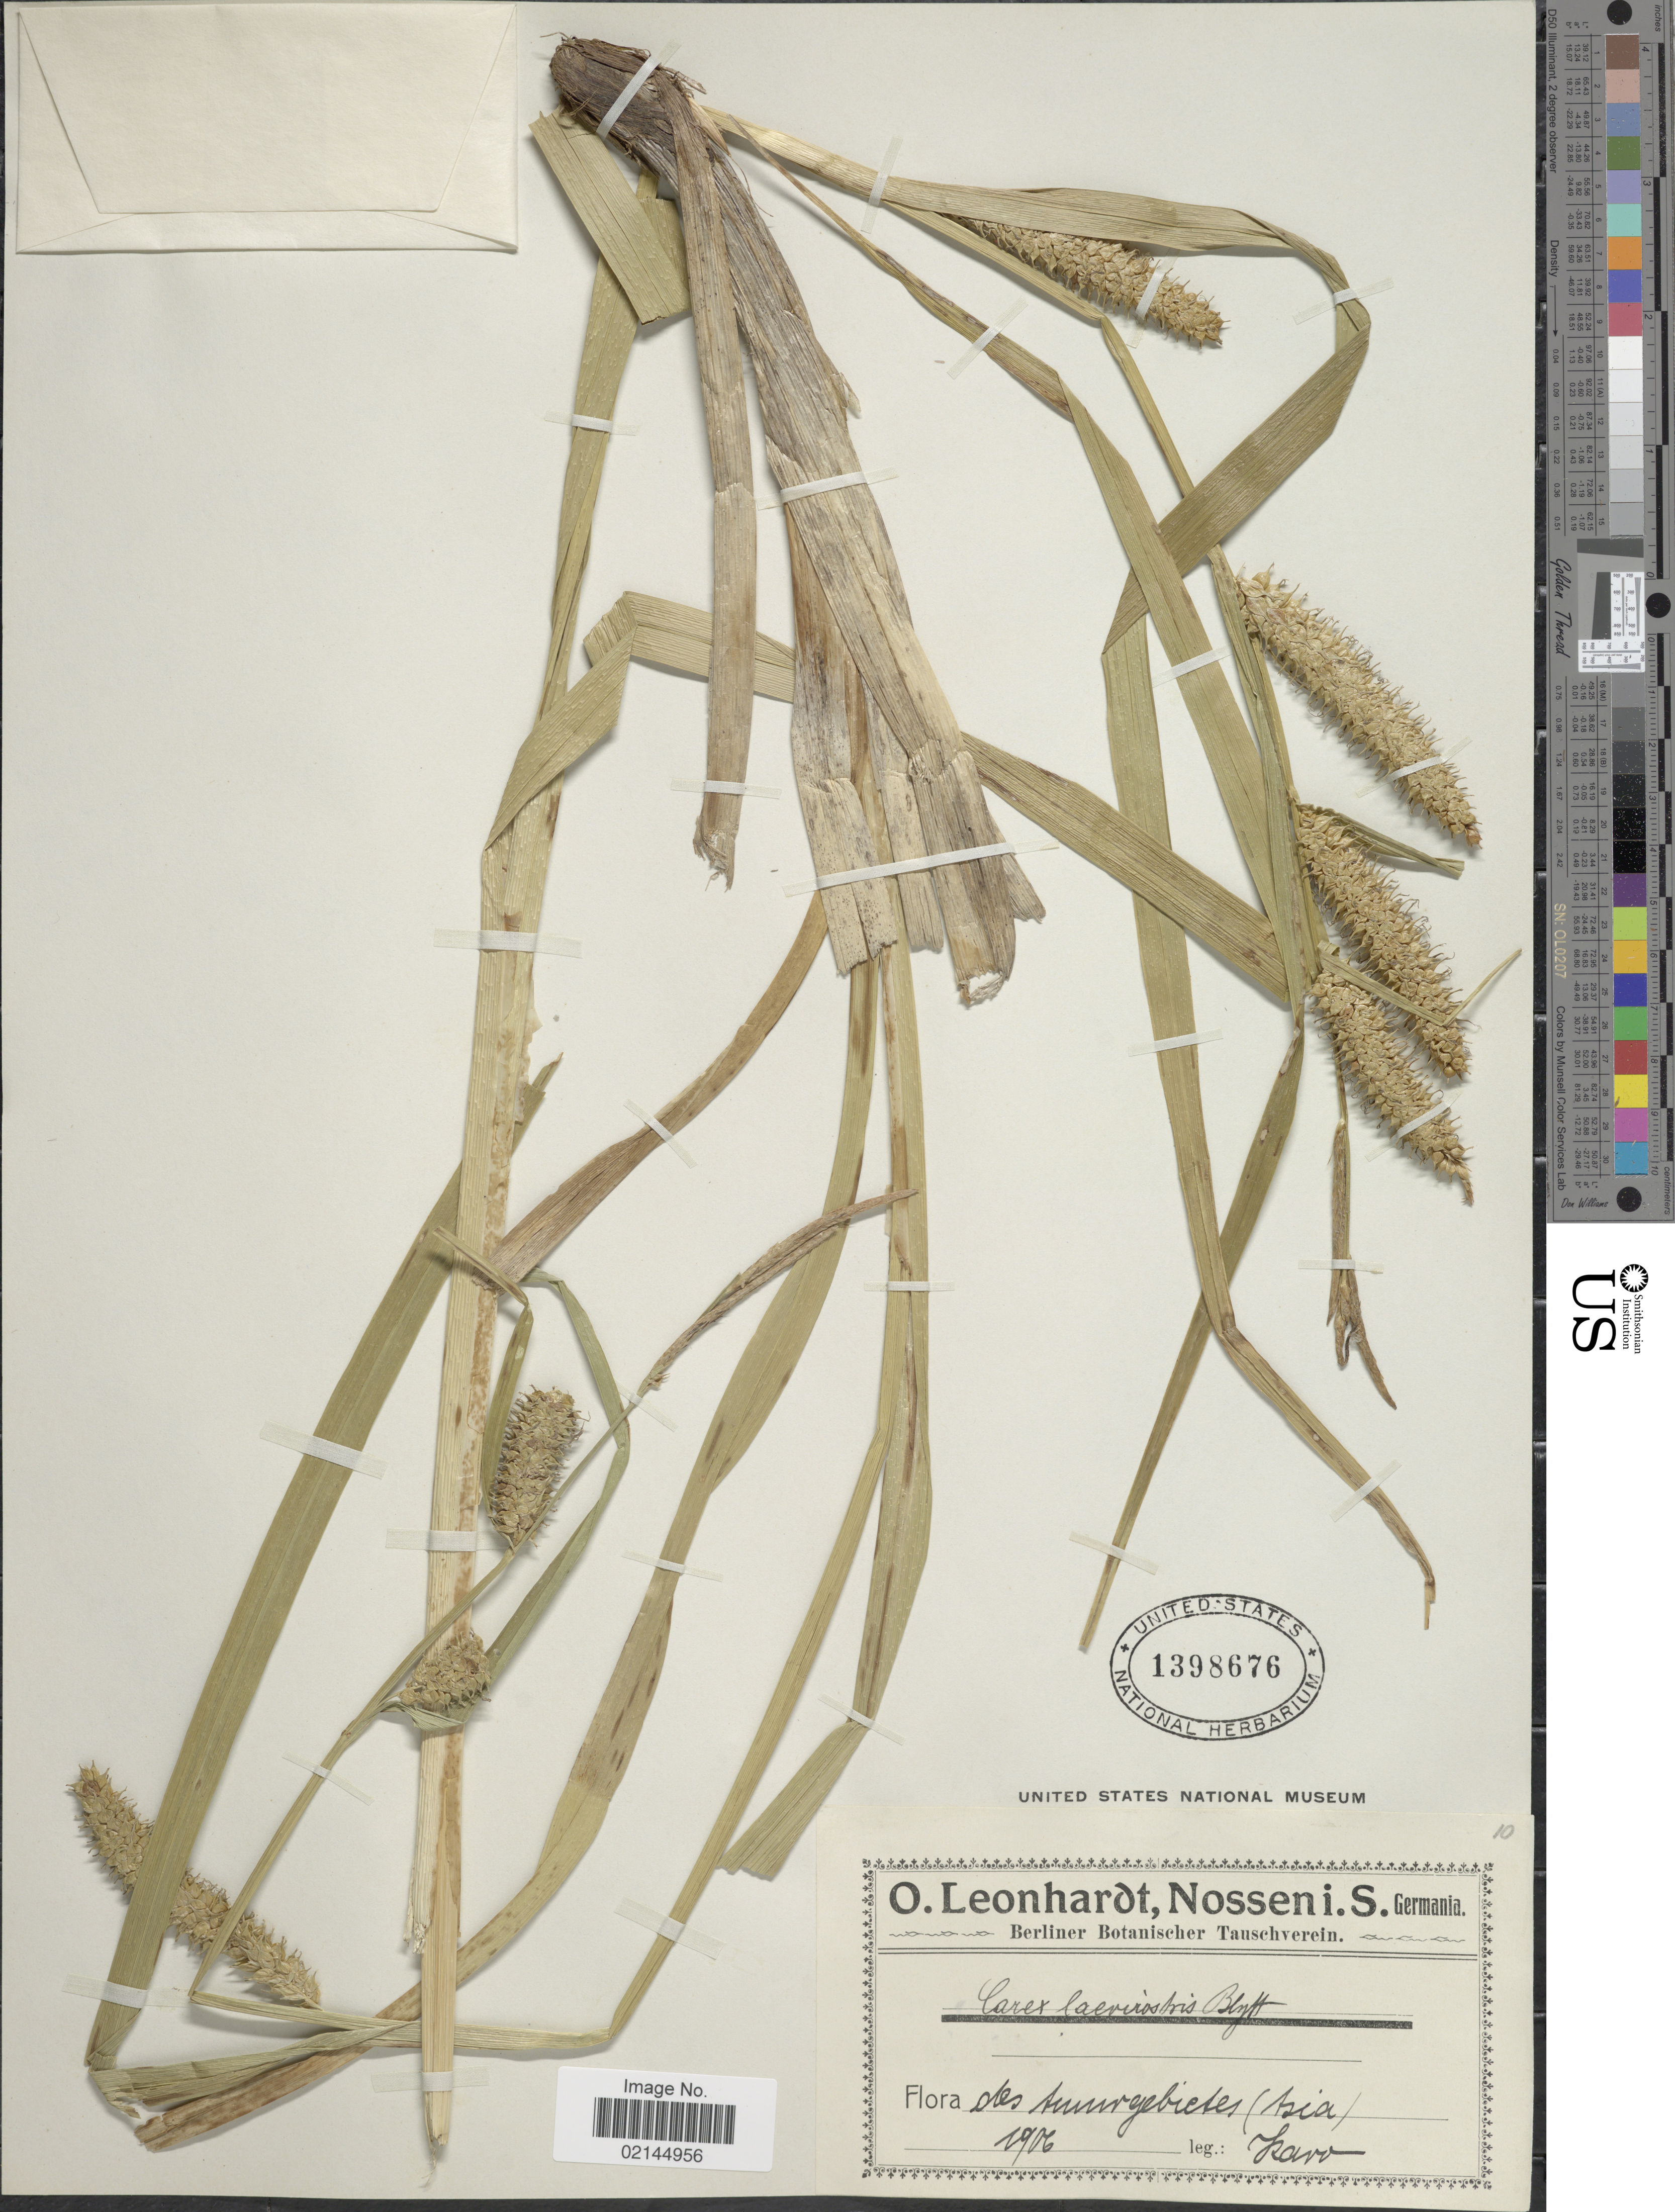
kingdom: Plantae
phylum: Tracheophyta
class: Liliopsida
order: Poales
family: Cyperaceae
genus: Carex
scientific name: Carex utriculata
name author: Boott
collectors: Karo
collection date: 1906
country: Russian Federation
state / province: Amur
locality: Des Amurgebietes (Asia)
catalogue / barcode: US 1398676